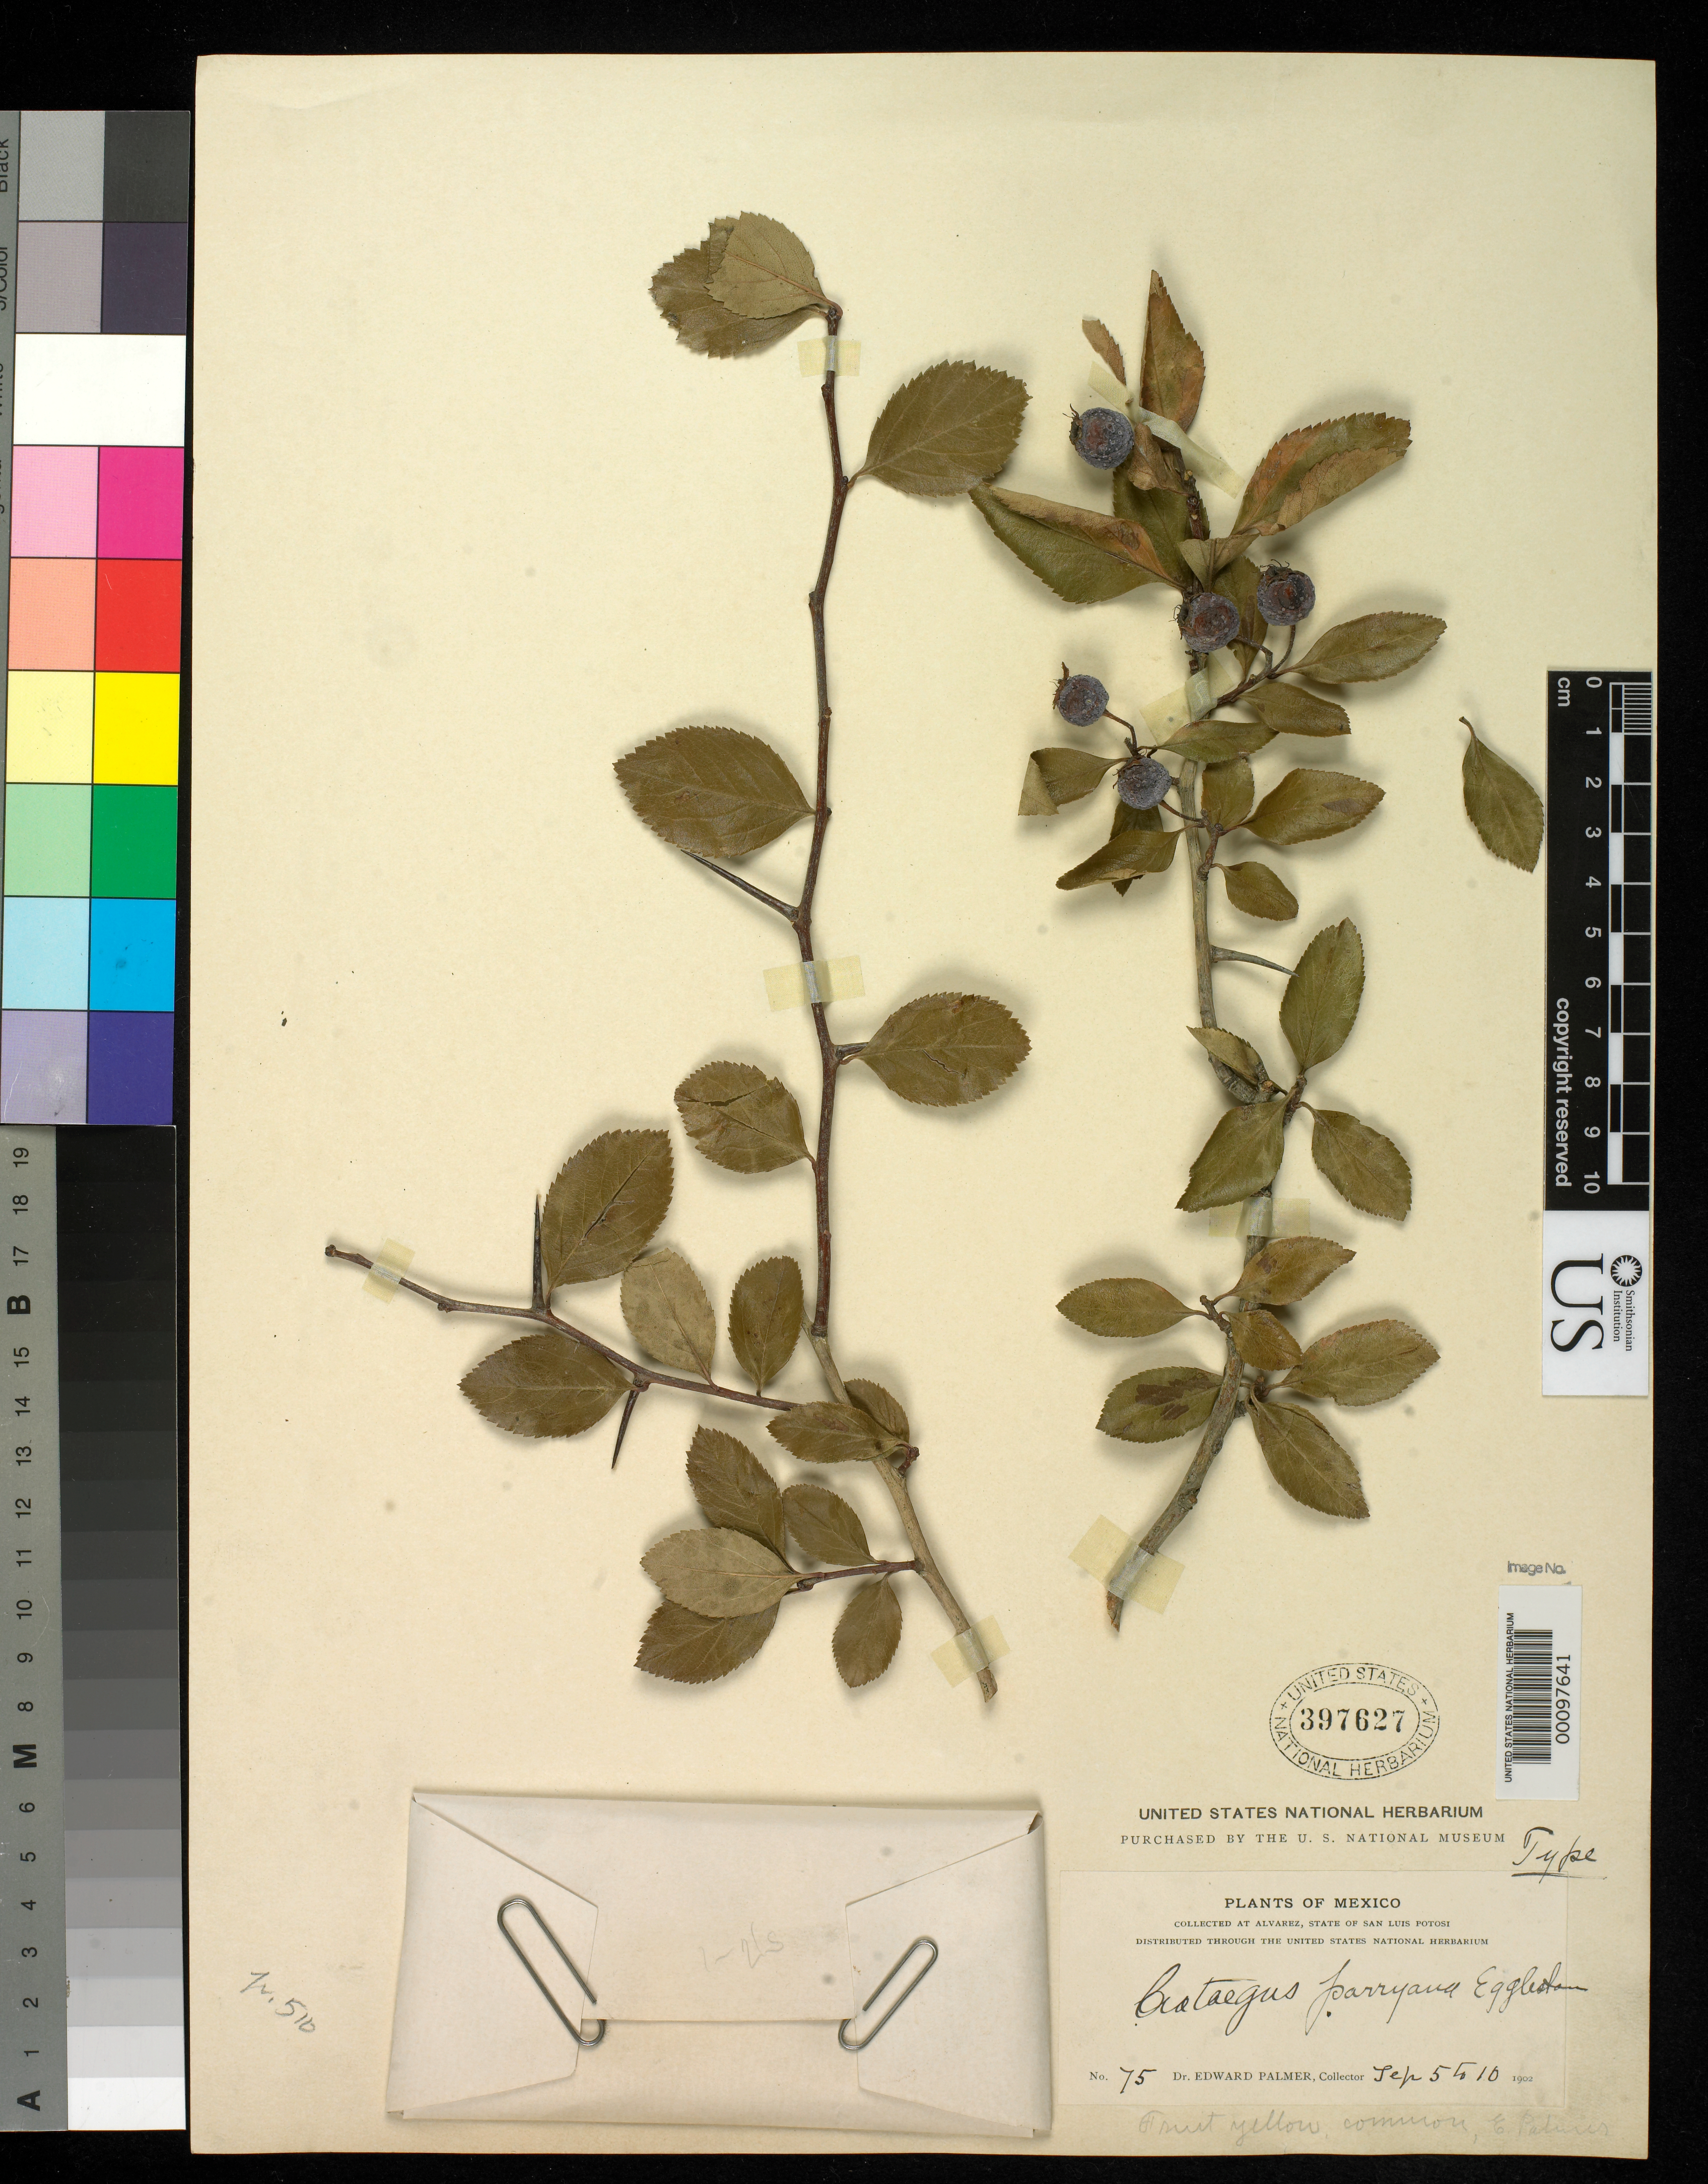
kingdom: Plantae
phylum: Tracheophyta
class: Magnoliopsida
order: Rosales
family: Rosaceae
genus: Crataegus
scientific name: Crataegus parryana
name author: Eggl.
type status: Holotype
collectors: E. Palmer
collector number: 75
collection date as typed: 05 Sep 1902 to 10 Sep 1902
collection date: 1902-09-05/1902-09-10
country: Mexico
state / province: San Luis Potosi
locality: Alvarez.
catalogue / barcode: US 397627